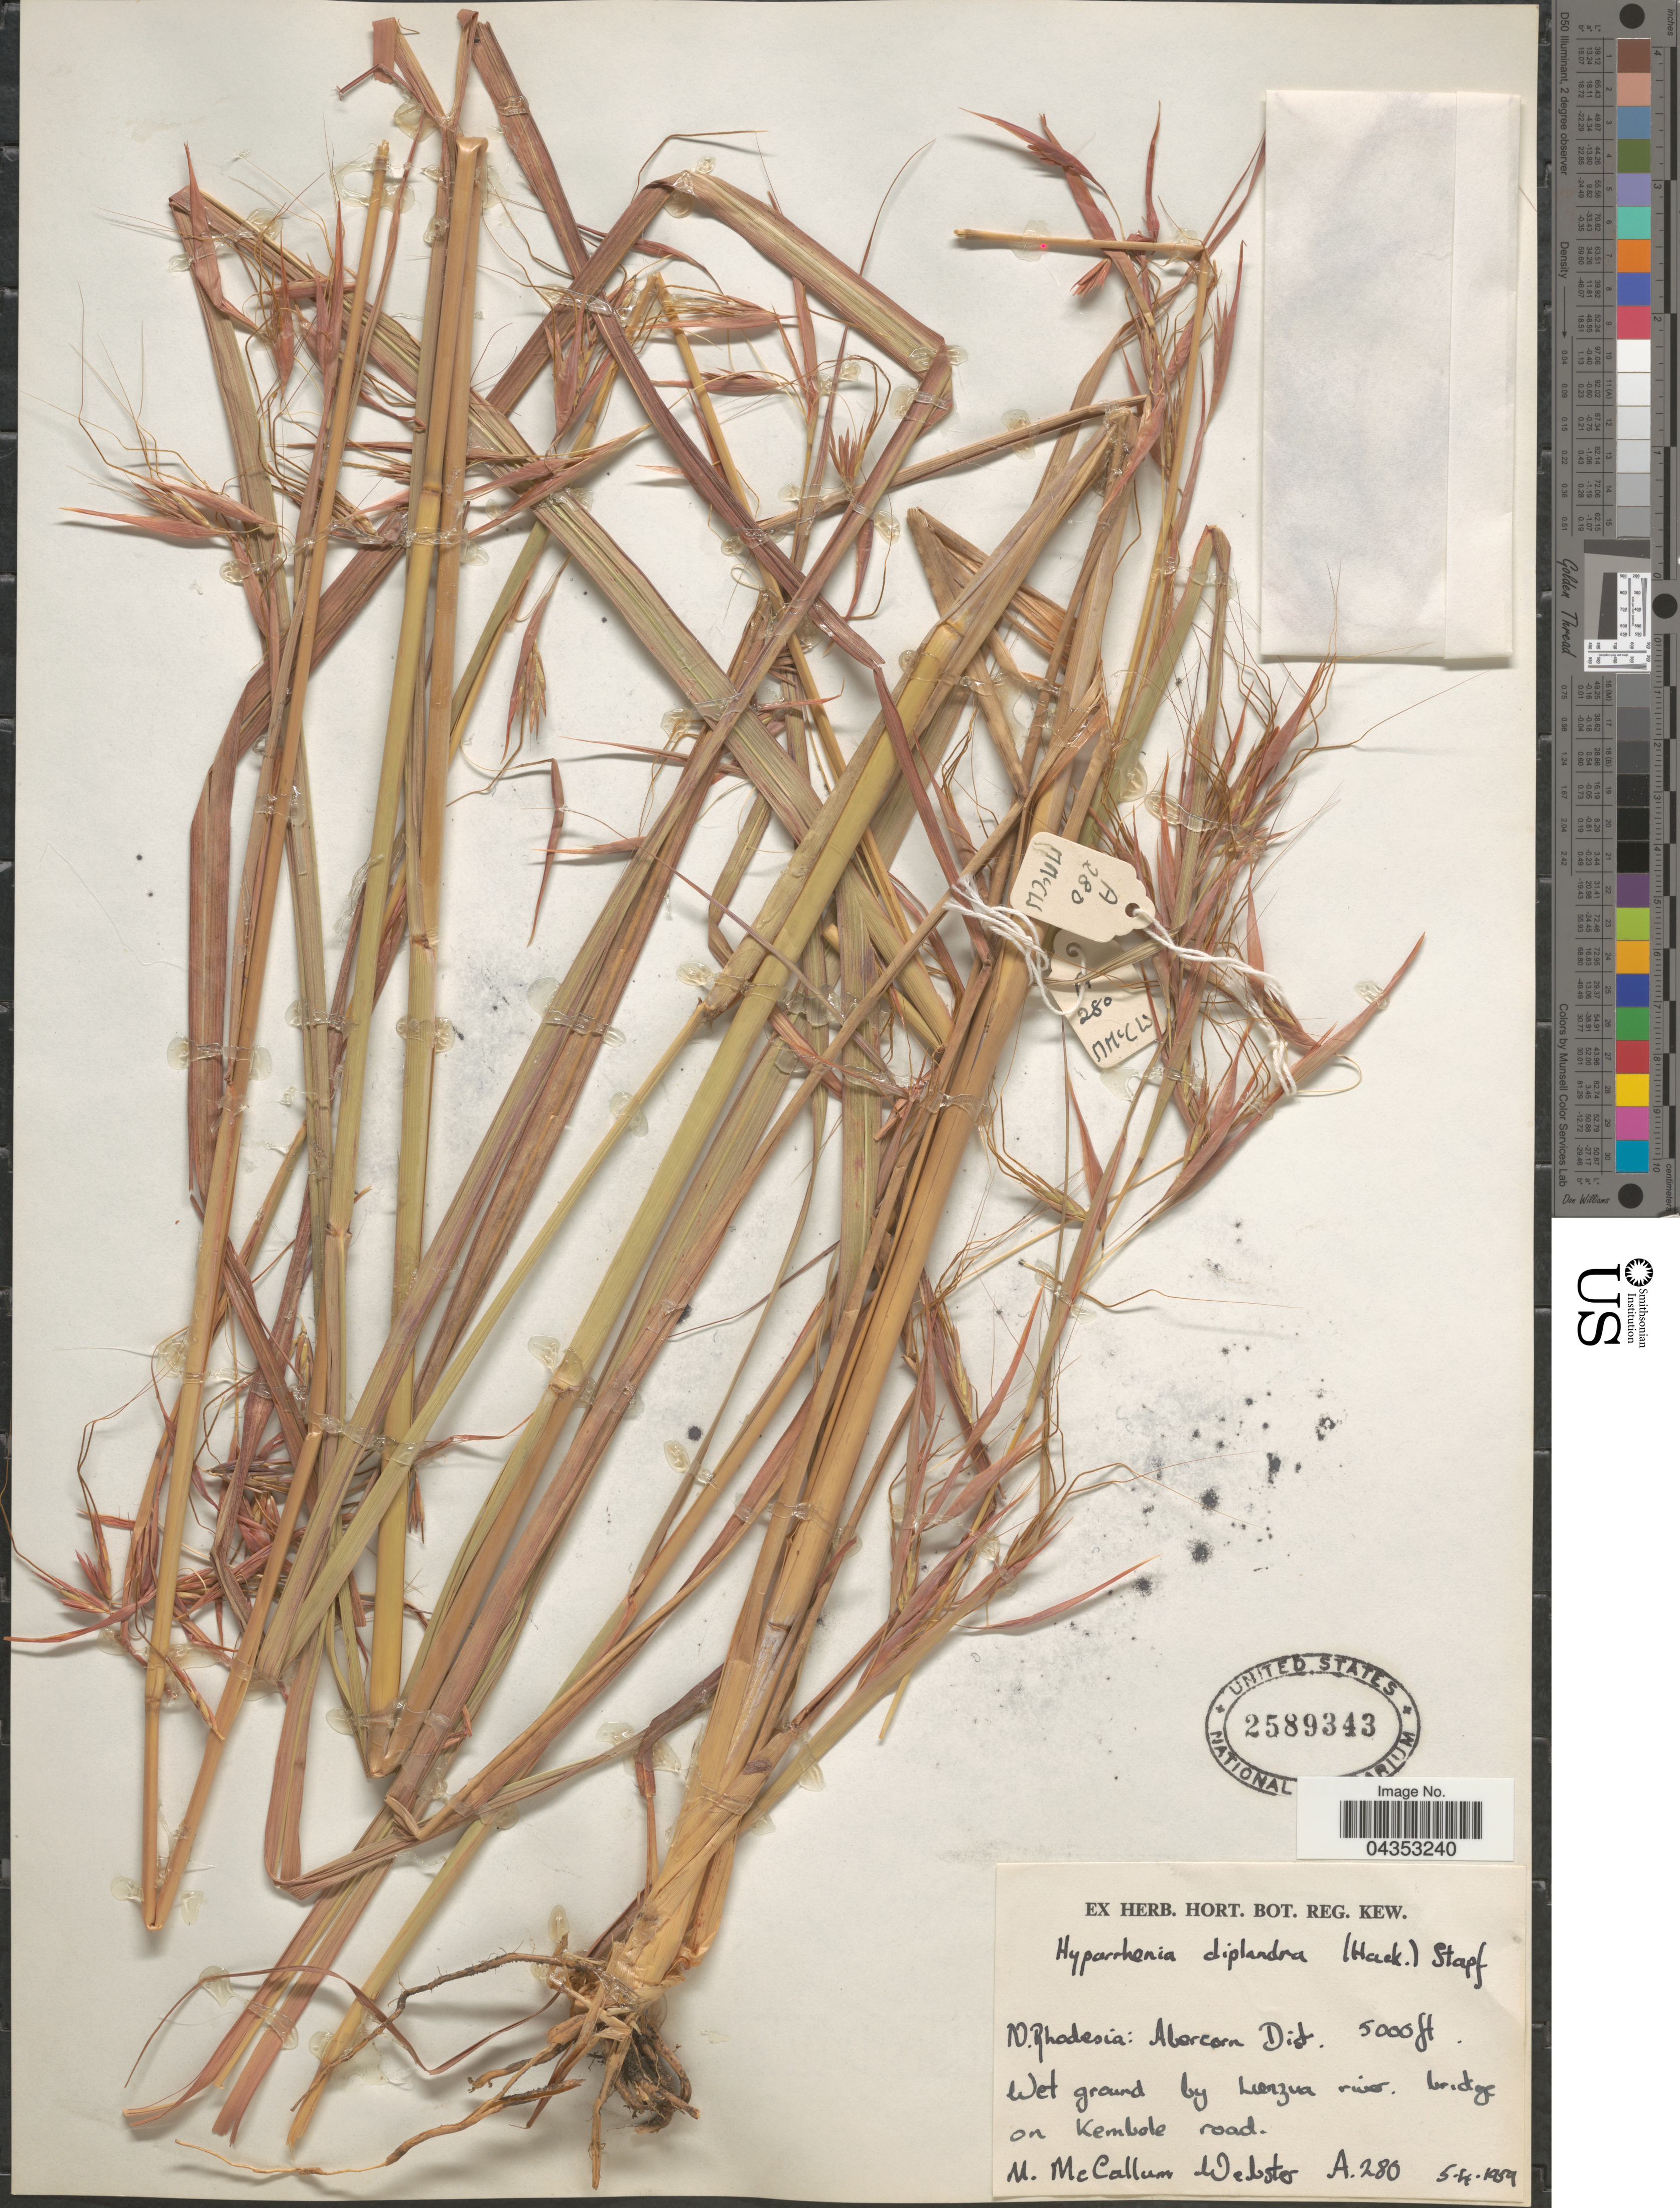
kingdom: Plantae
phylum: Tracheophyta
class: Liliopsida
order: Poales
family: Poaceae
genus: Hyparrhenia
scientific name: Hyparrhenia diplandra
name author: (Hack.) Stapf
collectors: M. Webster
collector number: A280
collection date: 1959-04-05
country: Zambia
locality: N. Rhodesia: Abercorn Dist. Wet ground by Lunzua river. Bridge on Kembole road.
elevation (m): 1524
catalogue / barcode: US 2589343